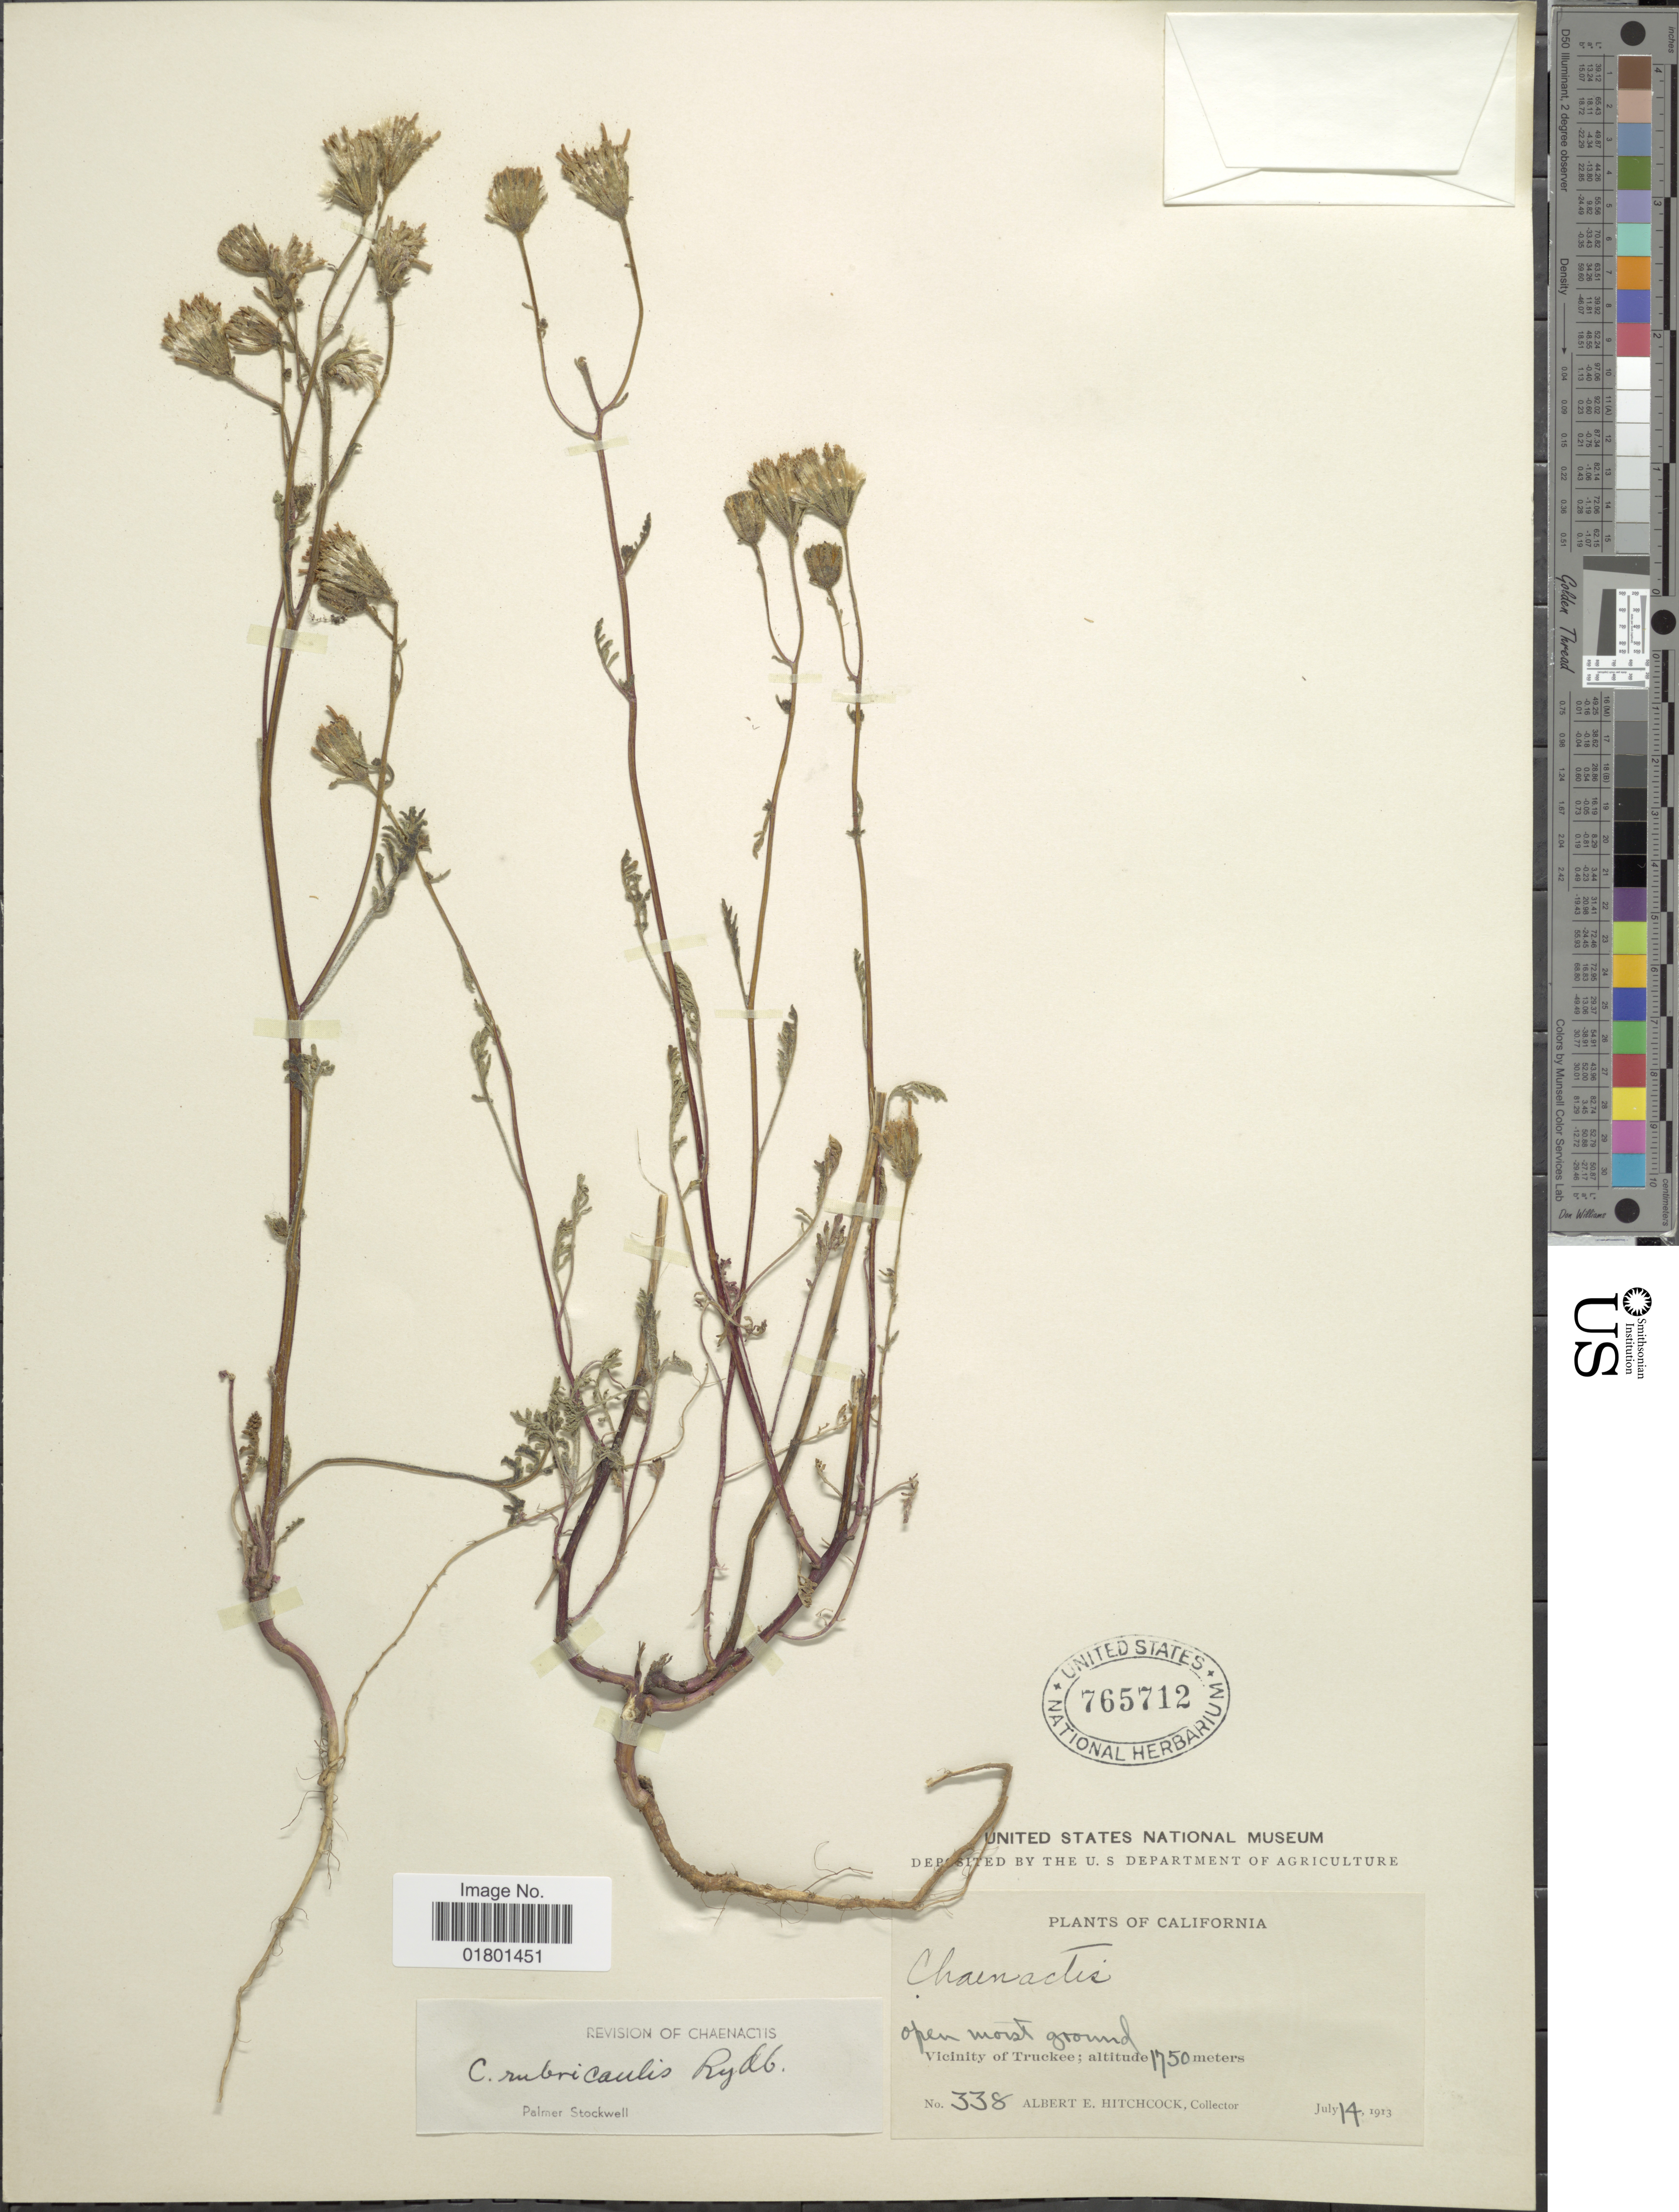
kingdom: Plantae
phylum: Tracheophyta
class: Magnoliopsida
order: Asterales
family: Asteraceae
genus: Chaenactis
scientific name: Chaenactis rubricaulis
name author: Rydb.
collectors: A. Hitchcock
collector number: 338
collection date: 1913-07-14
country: United States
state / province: California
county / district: Nevada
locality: Open moist ground, Vicinity of Truckee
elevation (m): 1850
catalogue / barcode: US 765712